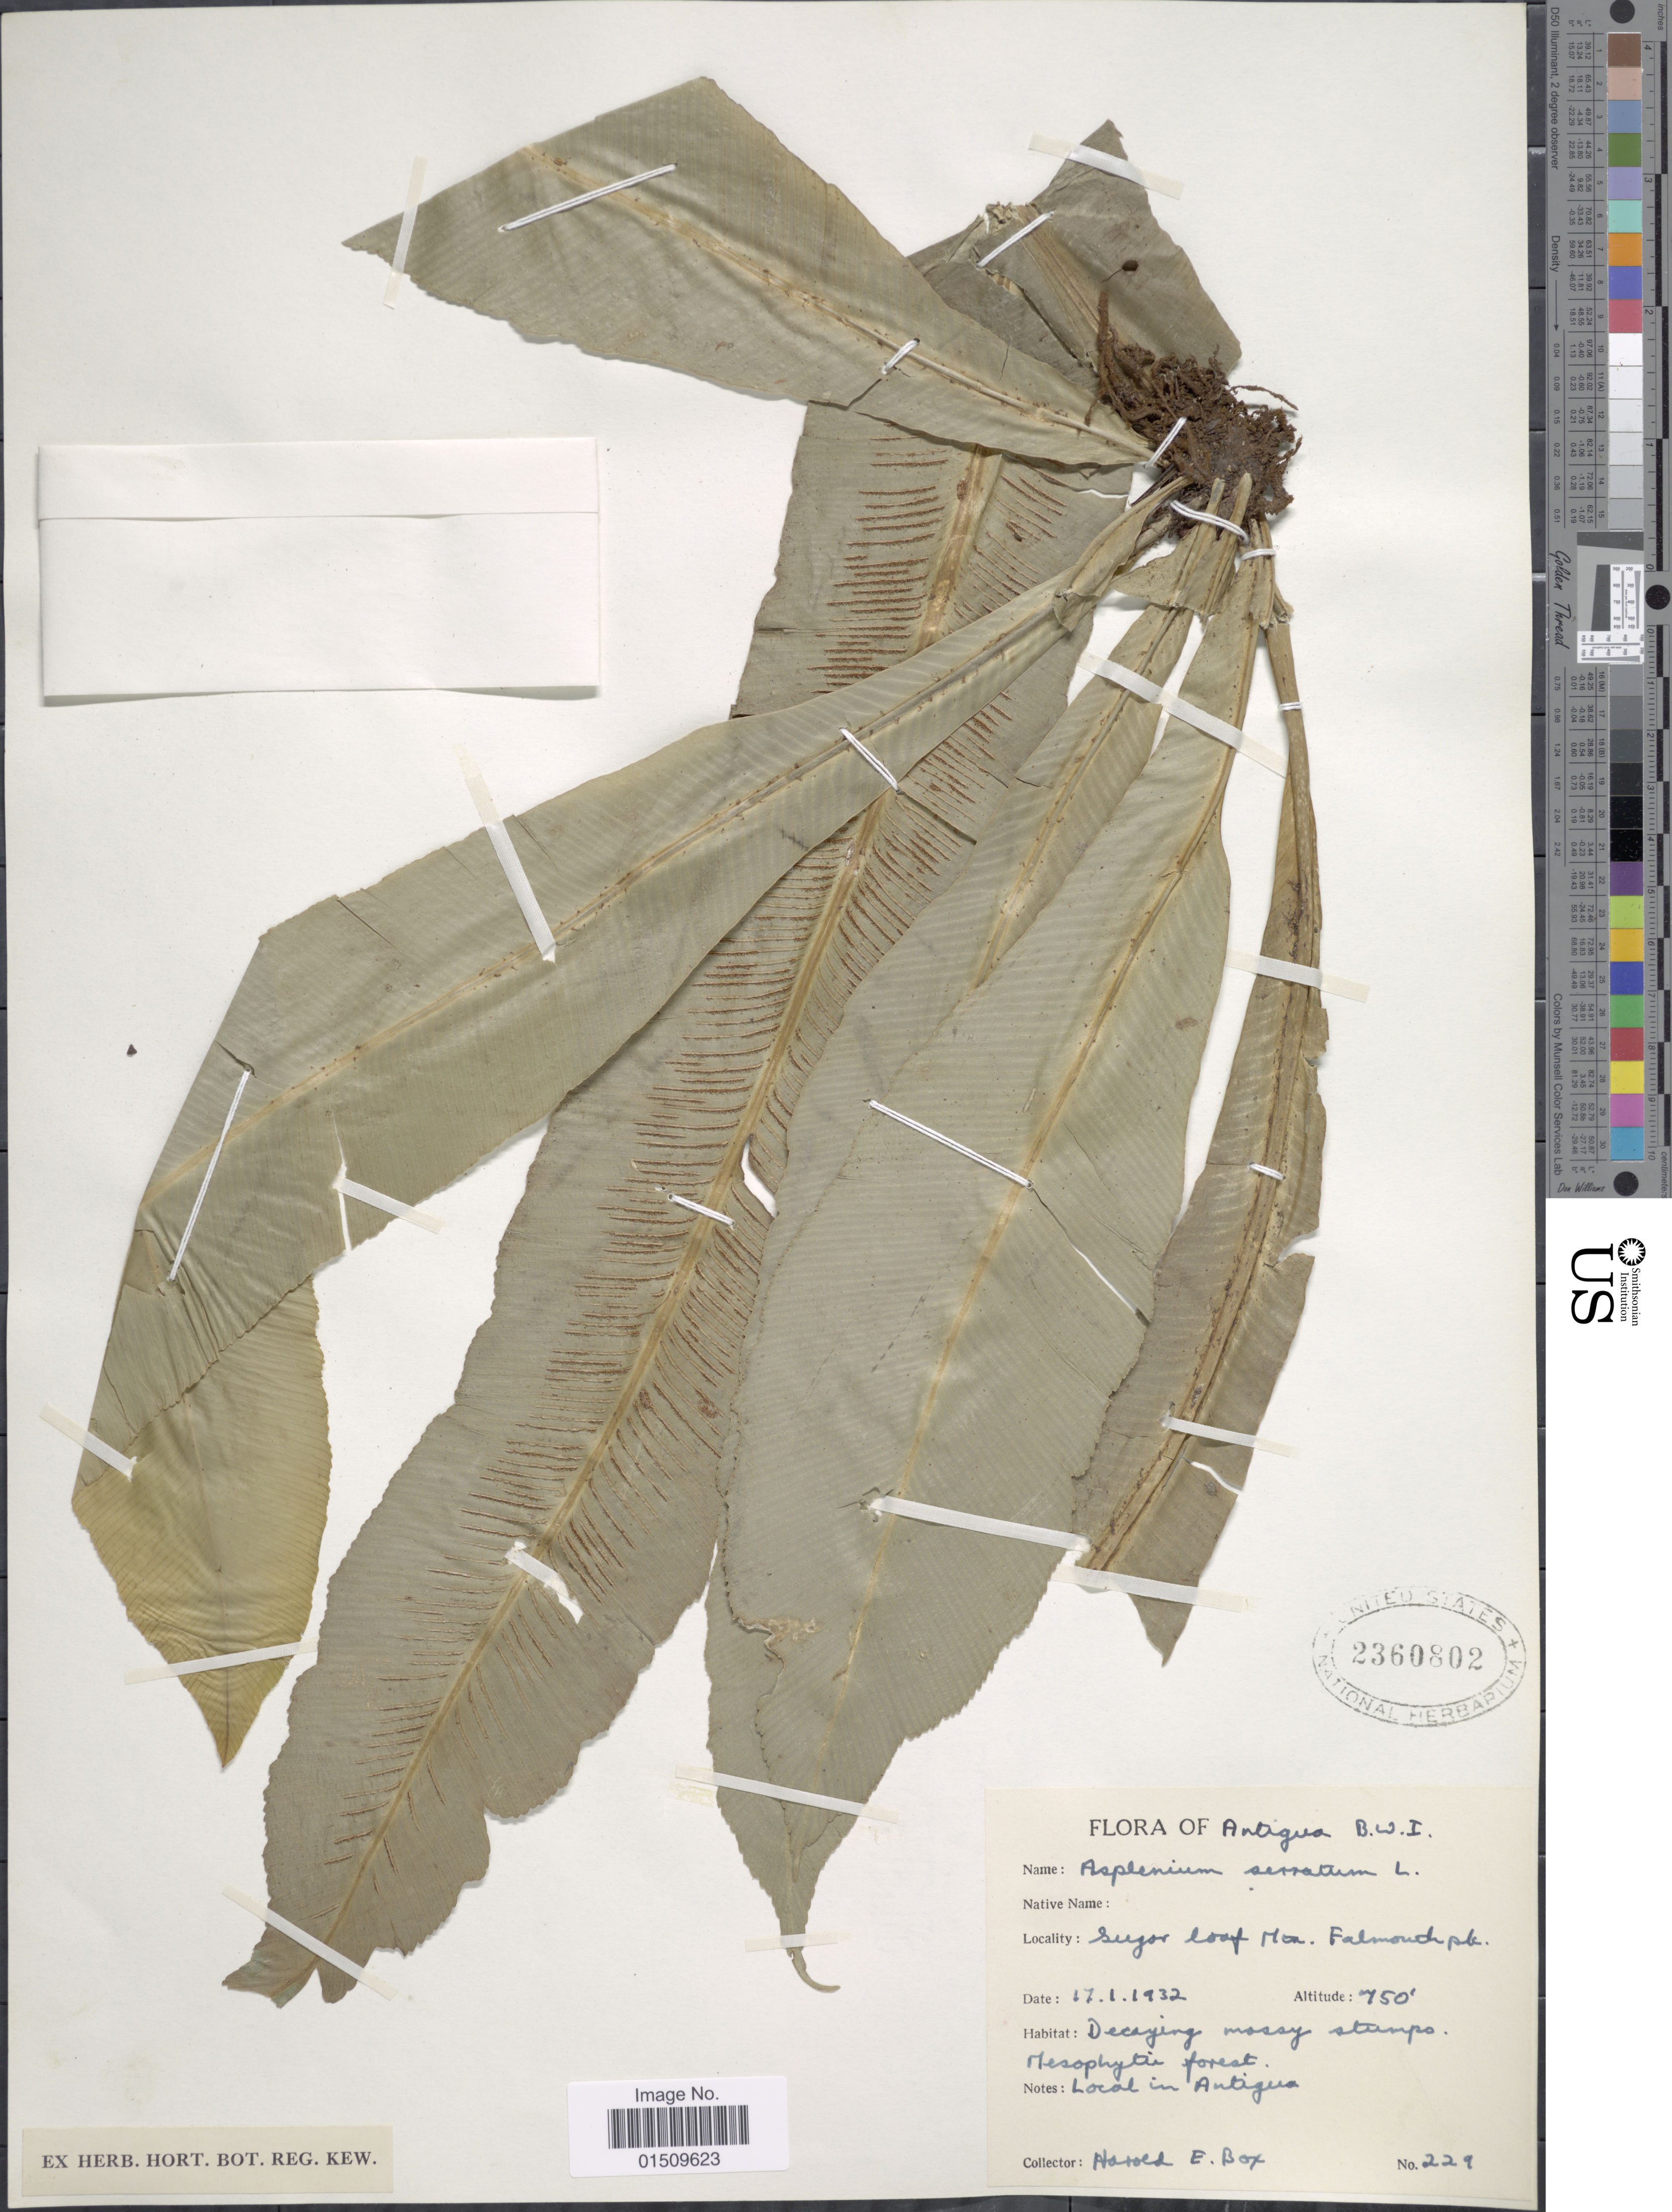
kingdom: Plantae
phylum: Tracheophyta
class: Polypodiopsida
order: Polypodiales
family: Aspleniaceae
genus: Asplenium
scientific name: Asplenium serratum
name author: L.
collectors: H. E. Box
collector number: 229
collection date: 1932-01-17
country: Antigua and Barbuda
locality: Antigua, B.W.I., Sugar loaf Mtn (Falmounth Peak).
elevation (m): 229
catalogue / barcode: US 2360802